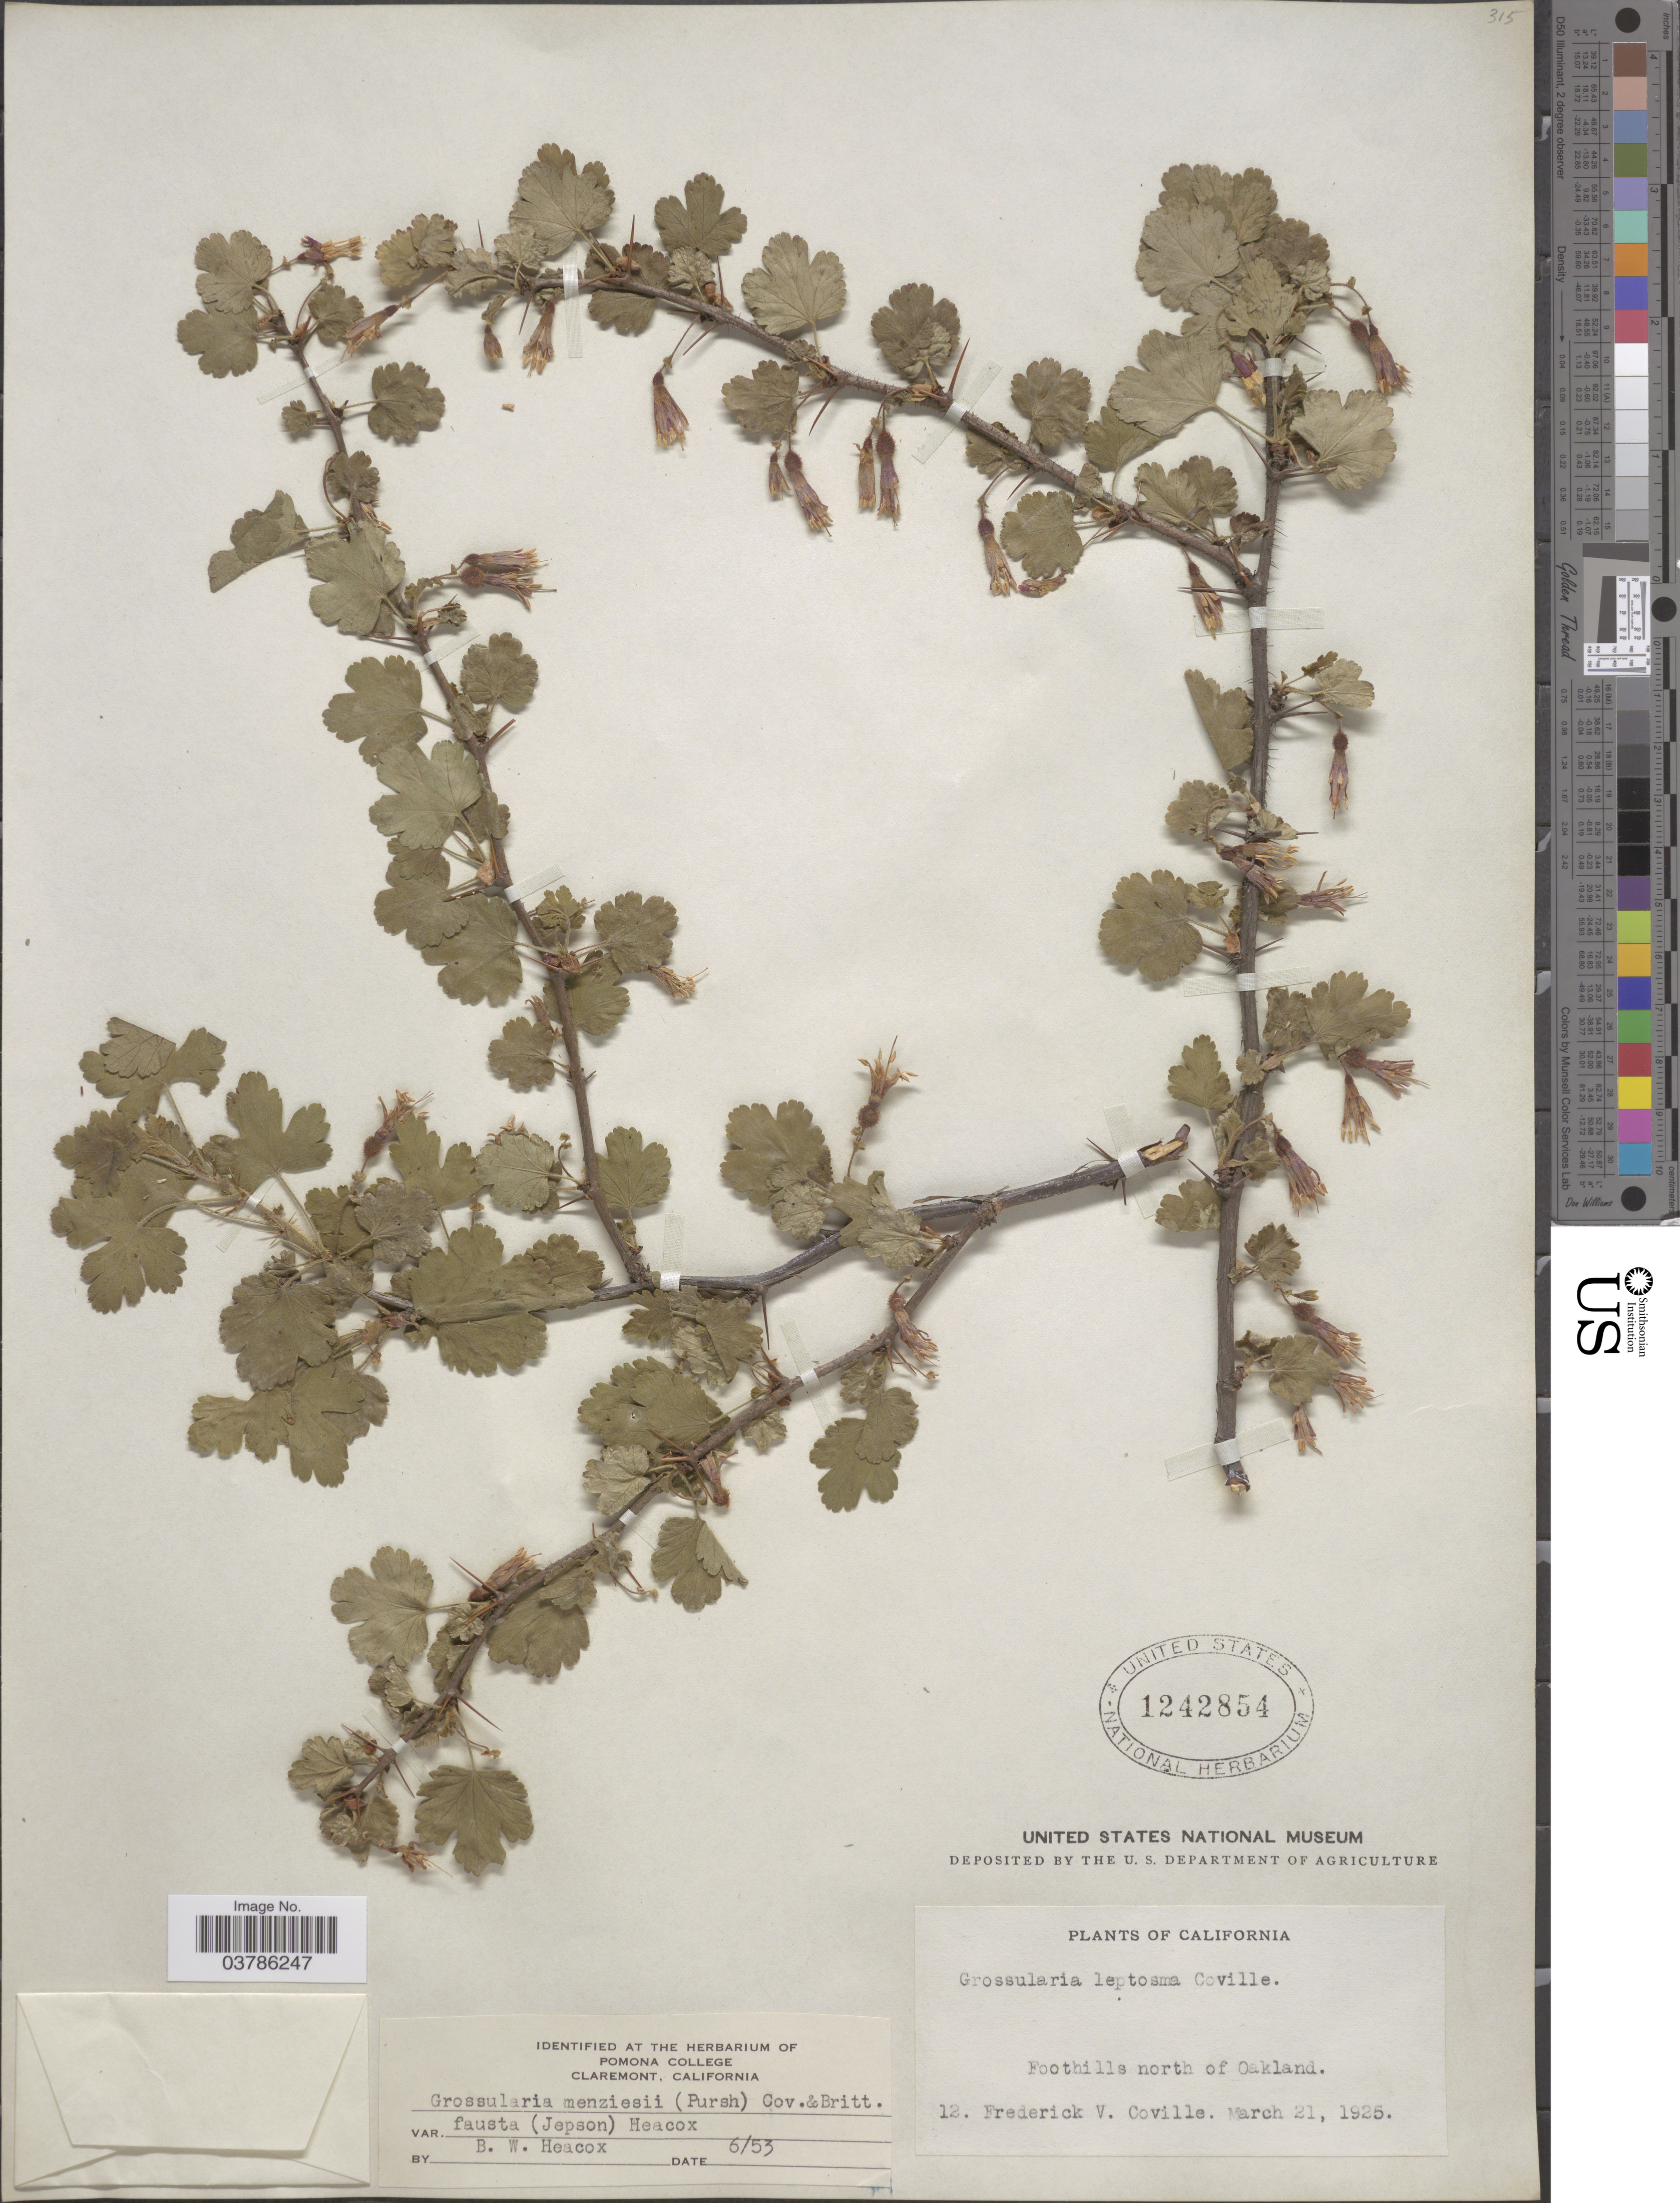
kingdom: Plantae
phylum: Tracheophyta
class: Magnoliopsida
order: Saxifragales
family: Grossulariaceae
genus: Ribes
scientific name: Ribes menziesii var. faustum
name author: Jeps.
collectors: F. V. Coville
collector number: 12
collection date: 1925-03-21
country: United States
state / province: California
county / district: Alameda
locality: Foothills north of Oakland.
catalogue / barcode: US 1242854